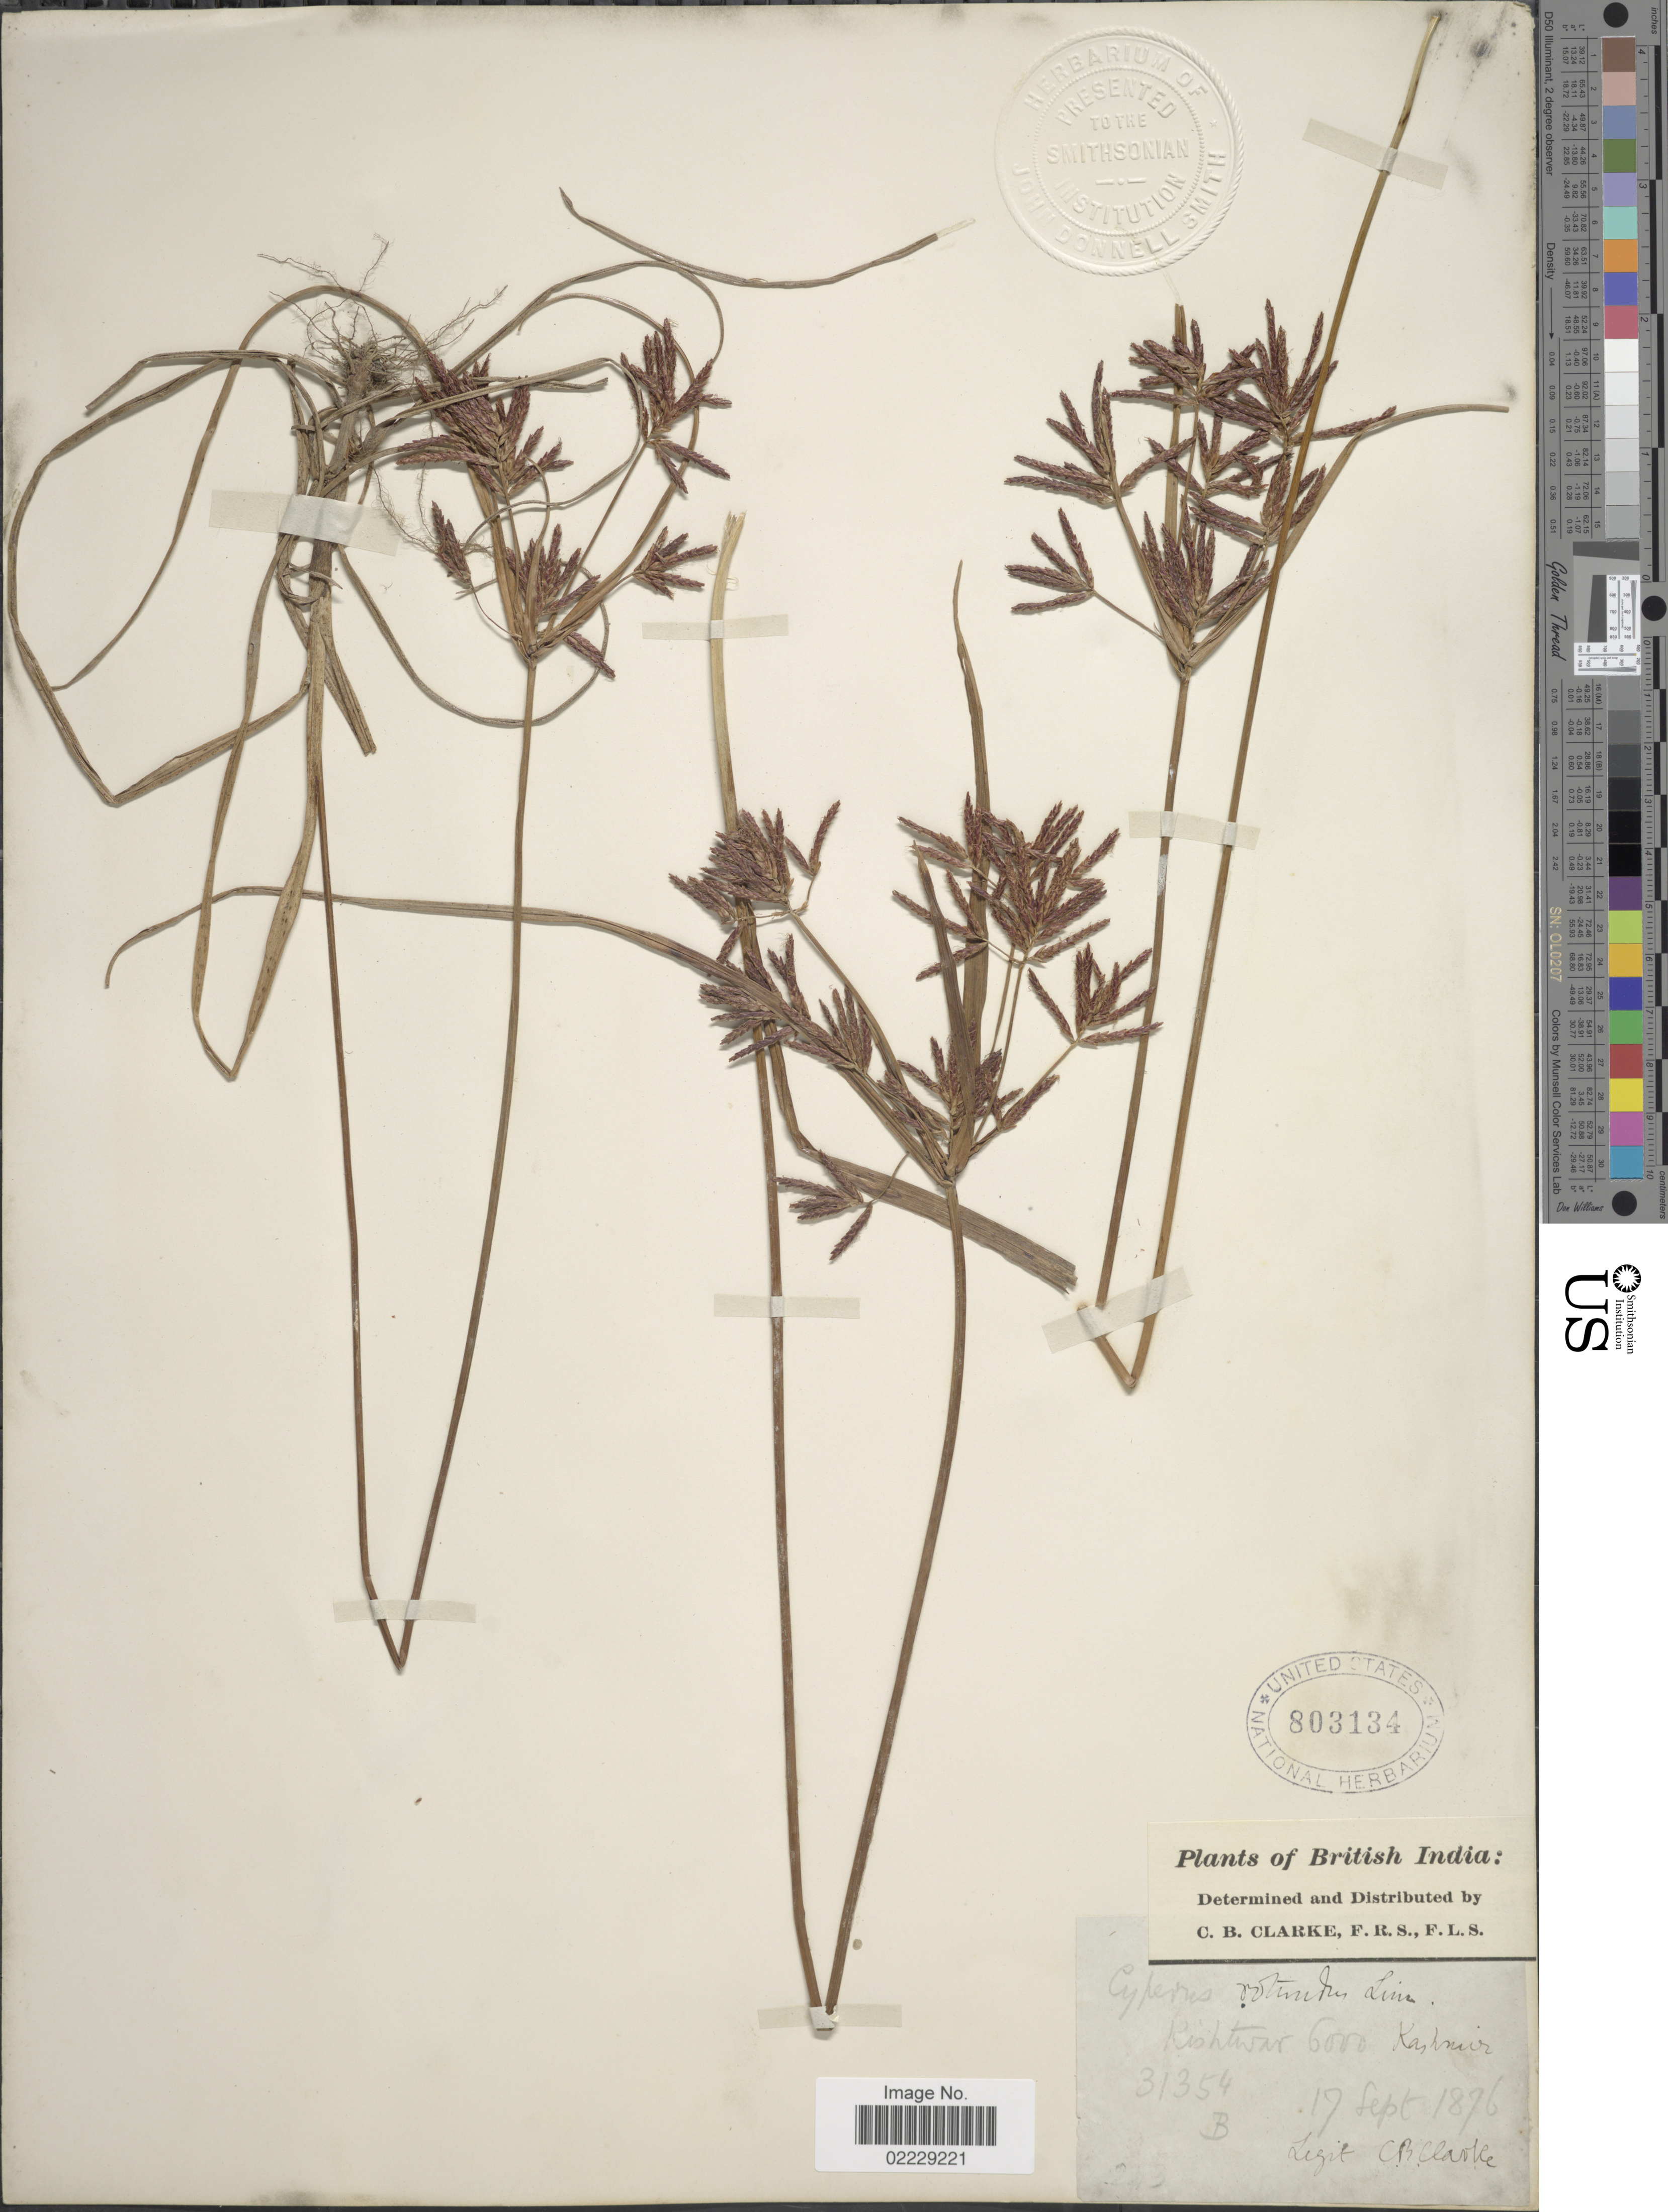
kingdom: Plantae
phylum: Tracheophyta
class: Liliopsida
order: Poales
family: Cyperaceae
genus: Cyperus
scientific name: Cyperus rotundus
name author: L.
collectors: C. B. Clarke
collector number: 31354B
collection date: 1876-09-17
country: India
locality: British India, Kishtwar, Kashmir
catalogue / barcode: US 803134